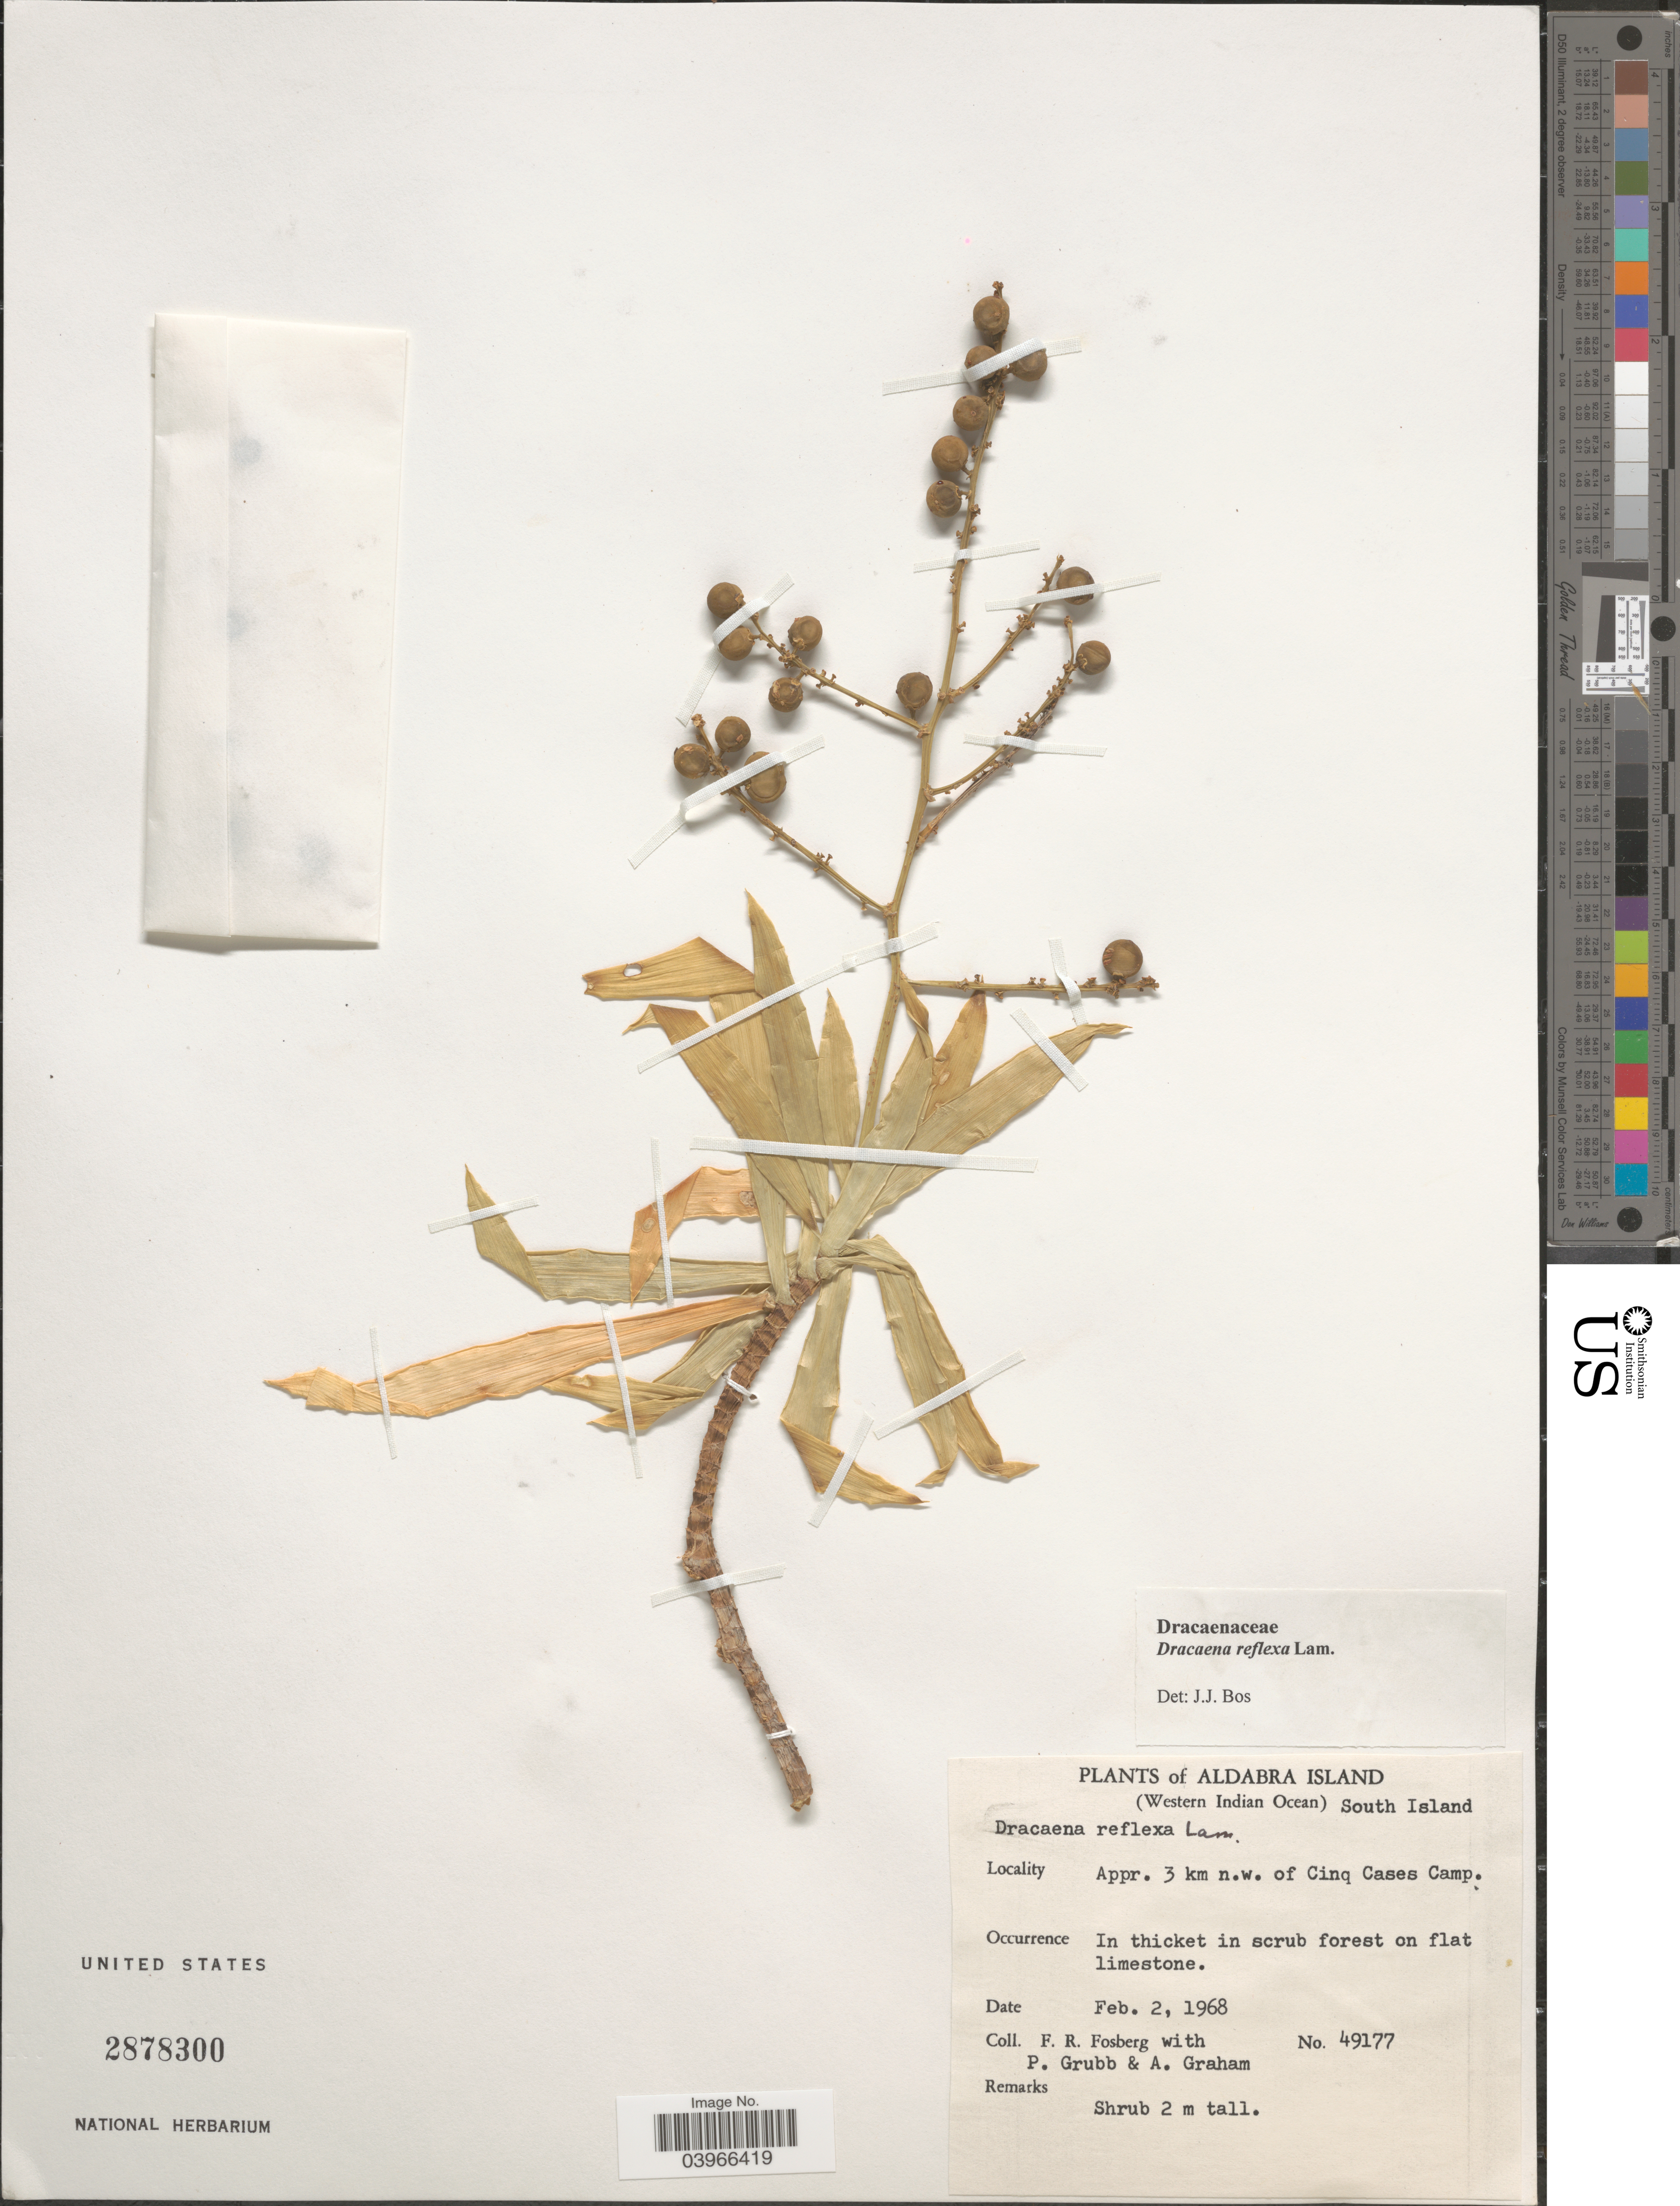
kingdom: Plantae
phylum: Tracheophyta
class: Liliopsida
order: Asparagales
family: Asparagaceae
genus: Dracaena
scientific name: Dracaena reflexa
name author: Lam.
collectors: F. R. Fosberg, P. J. Grubb & A. Graham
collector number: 49177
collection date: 1968-02-02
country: Seychelles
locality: Aldabra Island (Western Indian Ocean) South Island. Appr. 3 km n.w. of Cinq Cases Camp.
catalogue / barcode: US 2878300